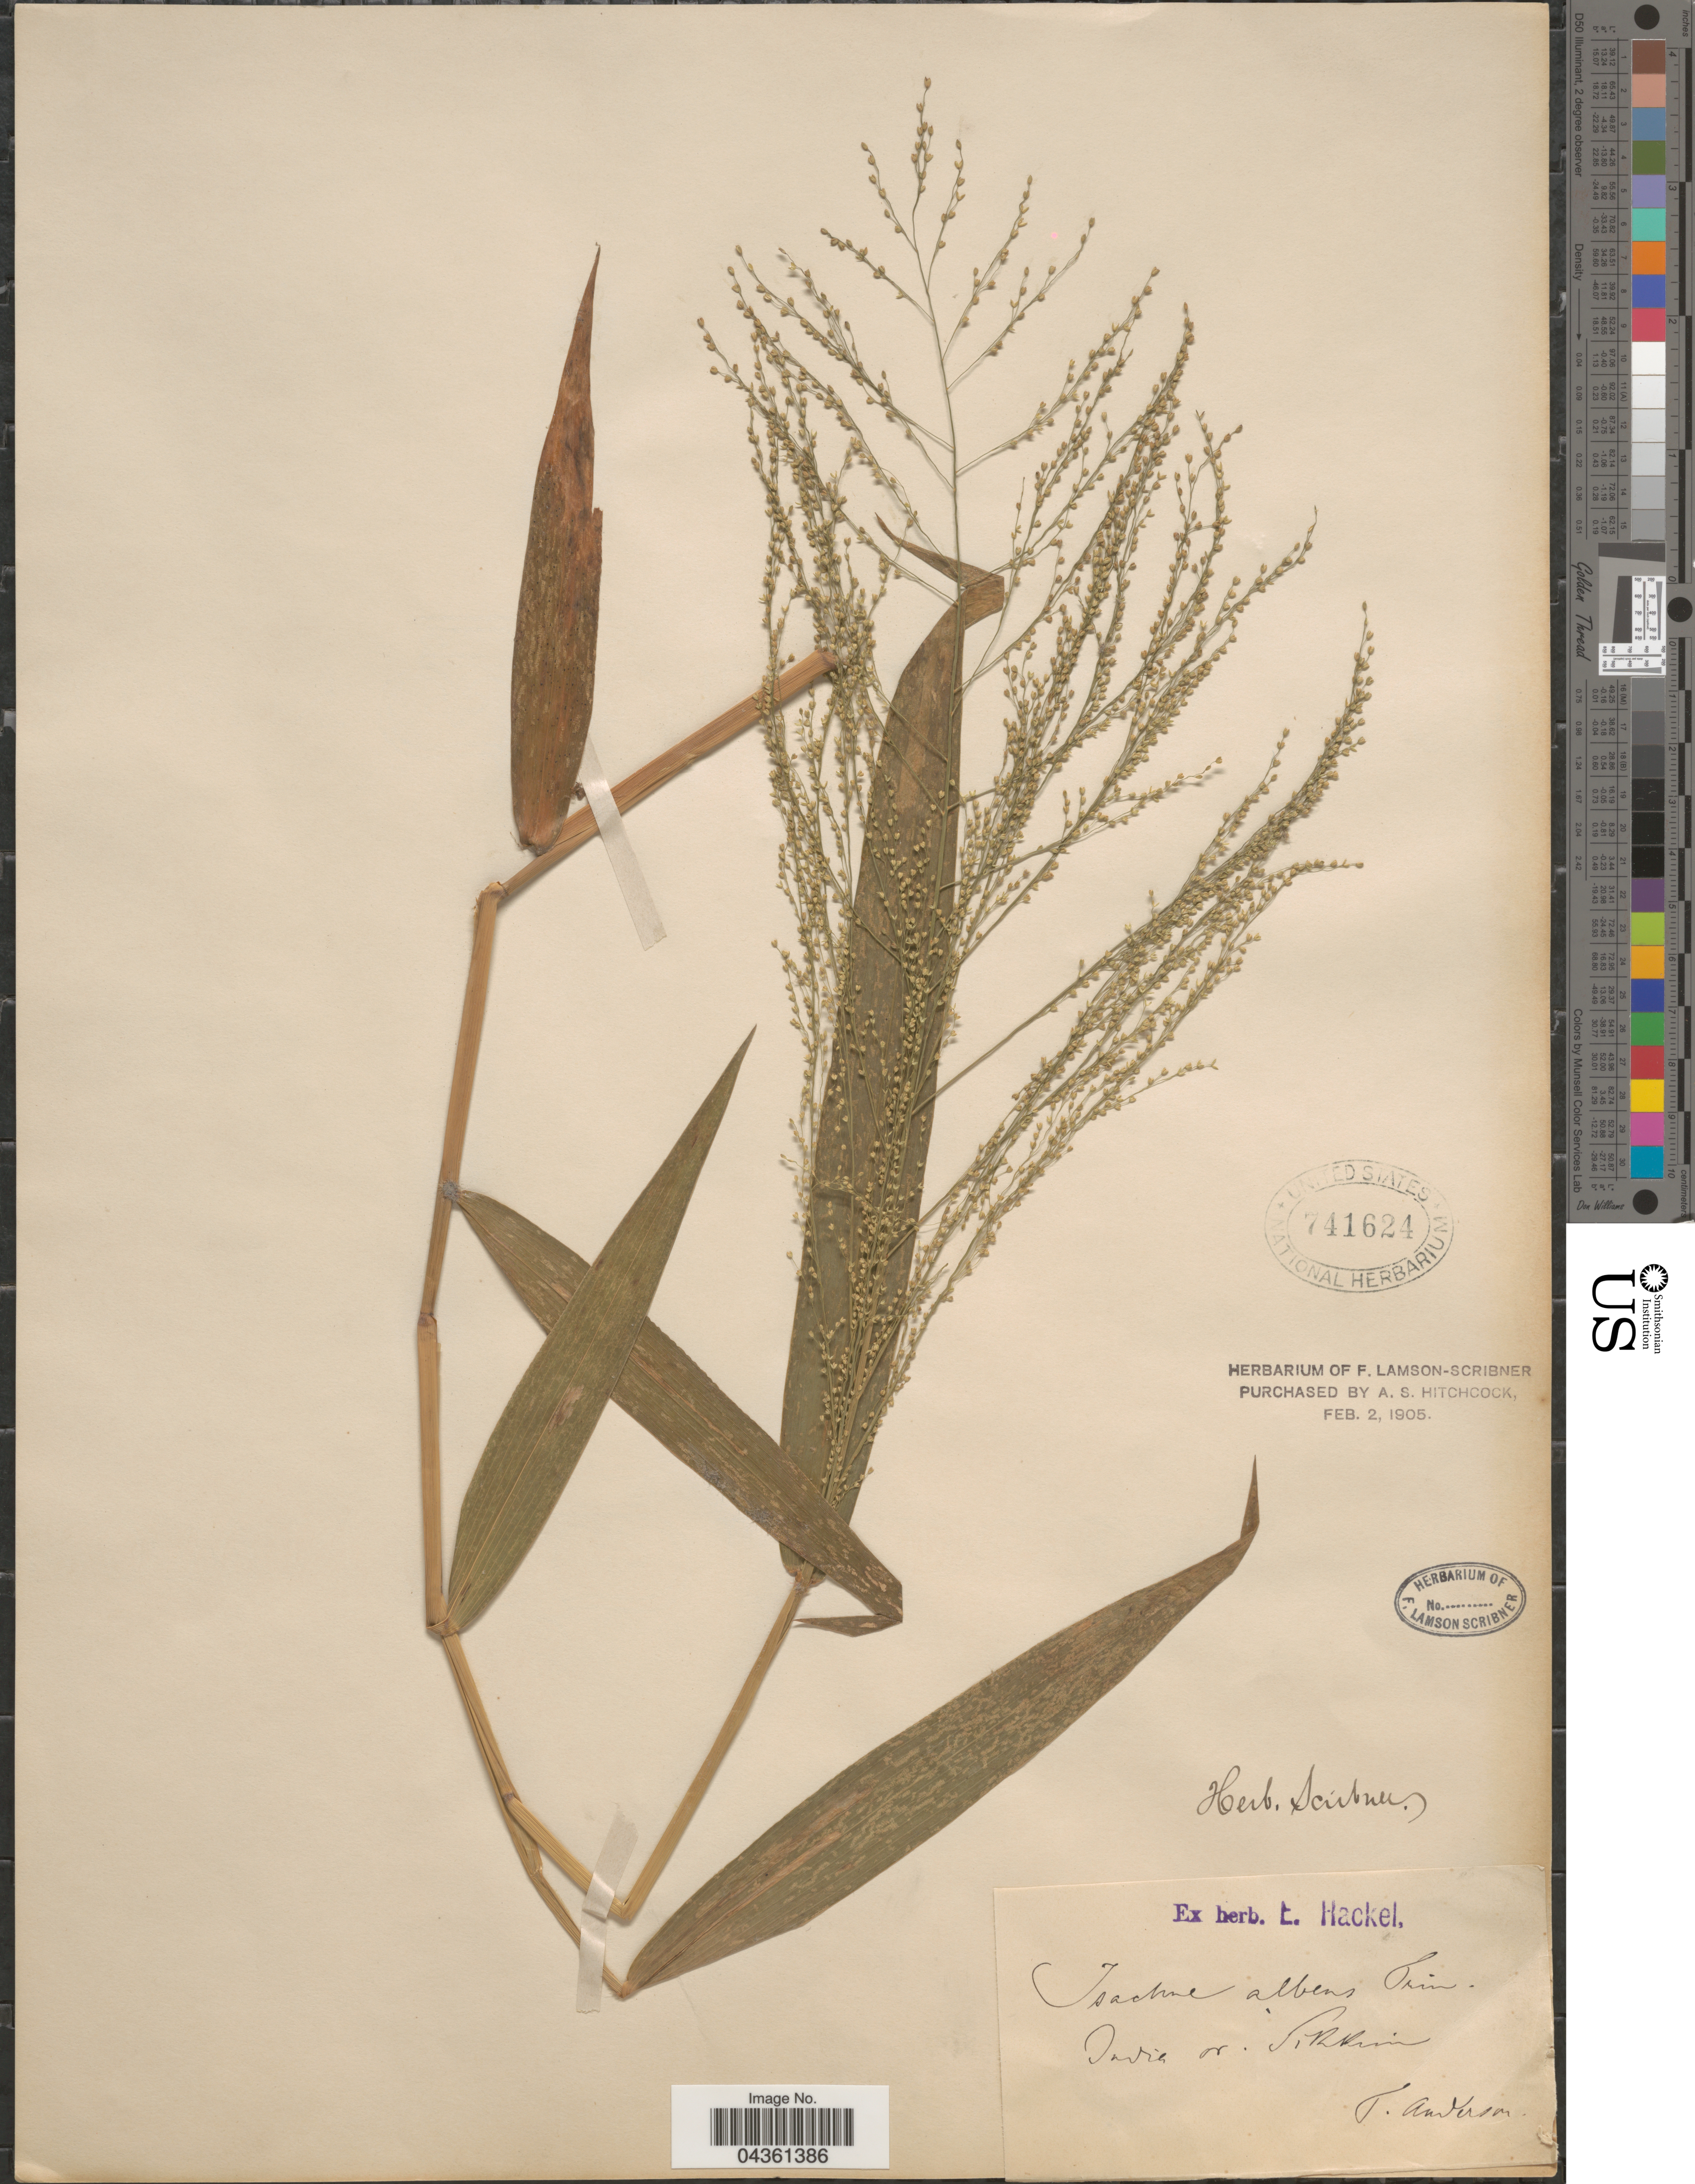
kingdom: Plantae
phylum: Tracheophyta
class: Liliopsida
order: Poales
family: Poaceae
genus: Isachne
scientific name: Isachne albens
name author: Trin.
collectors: T. Anderson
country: India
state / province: Sikkim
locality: India or. Sikkim.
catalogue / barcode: US 741624